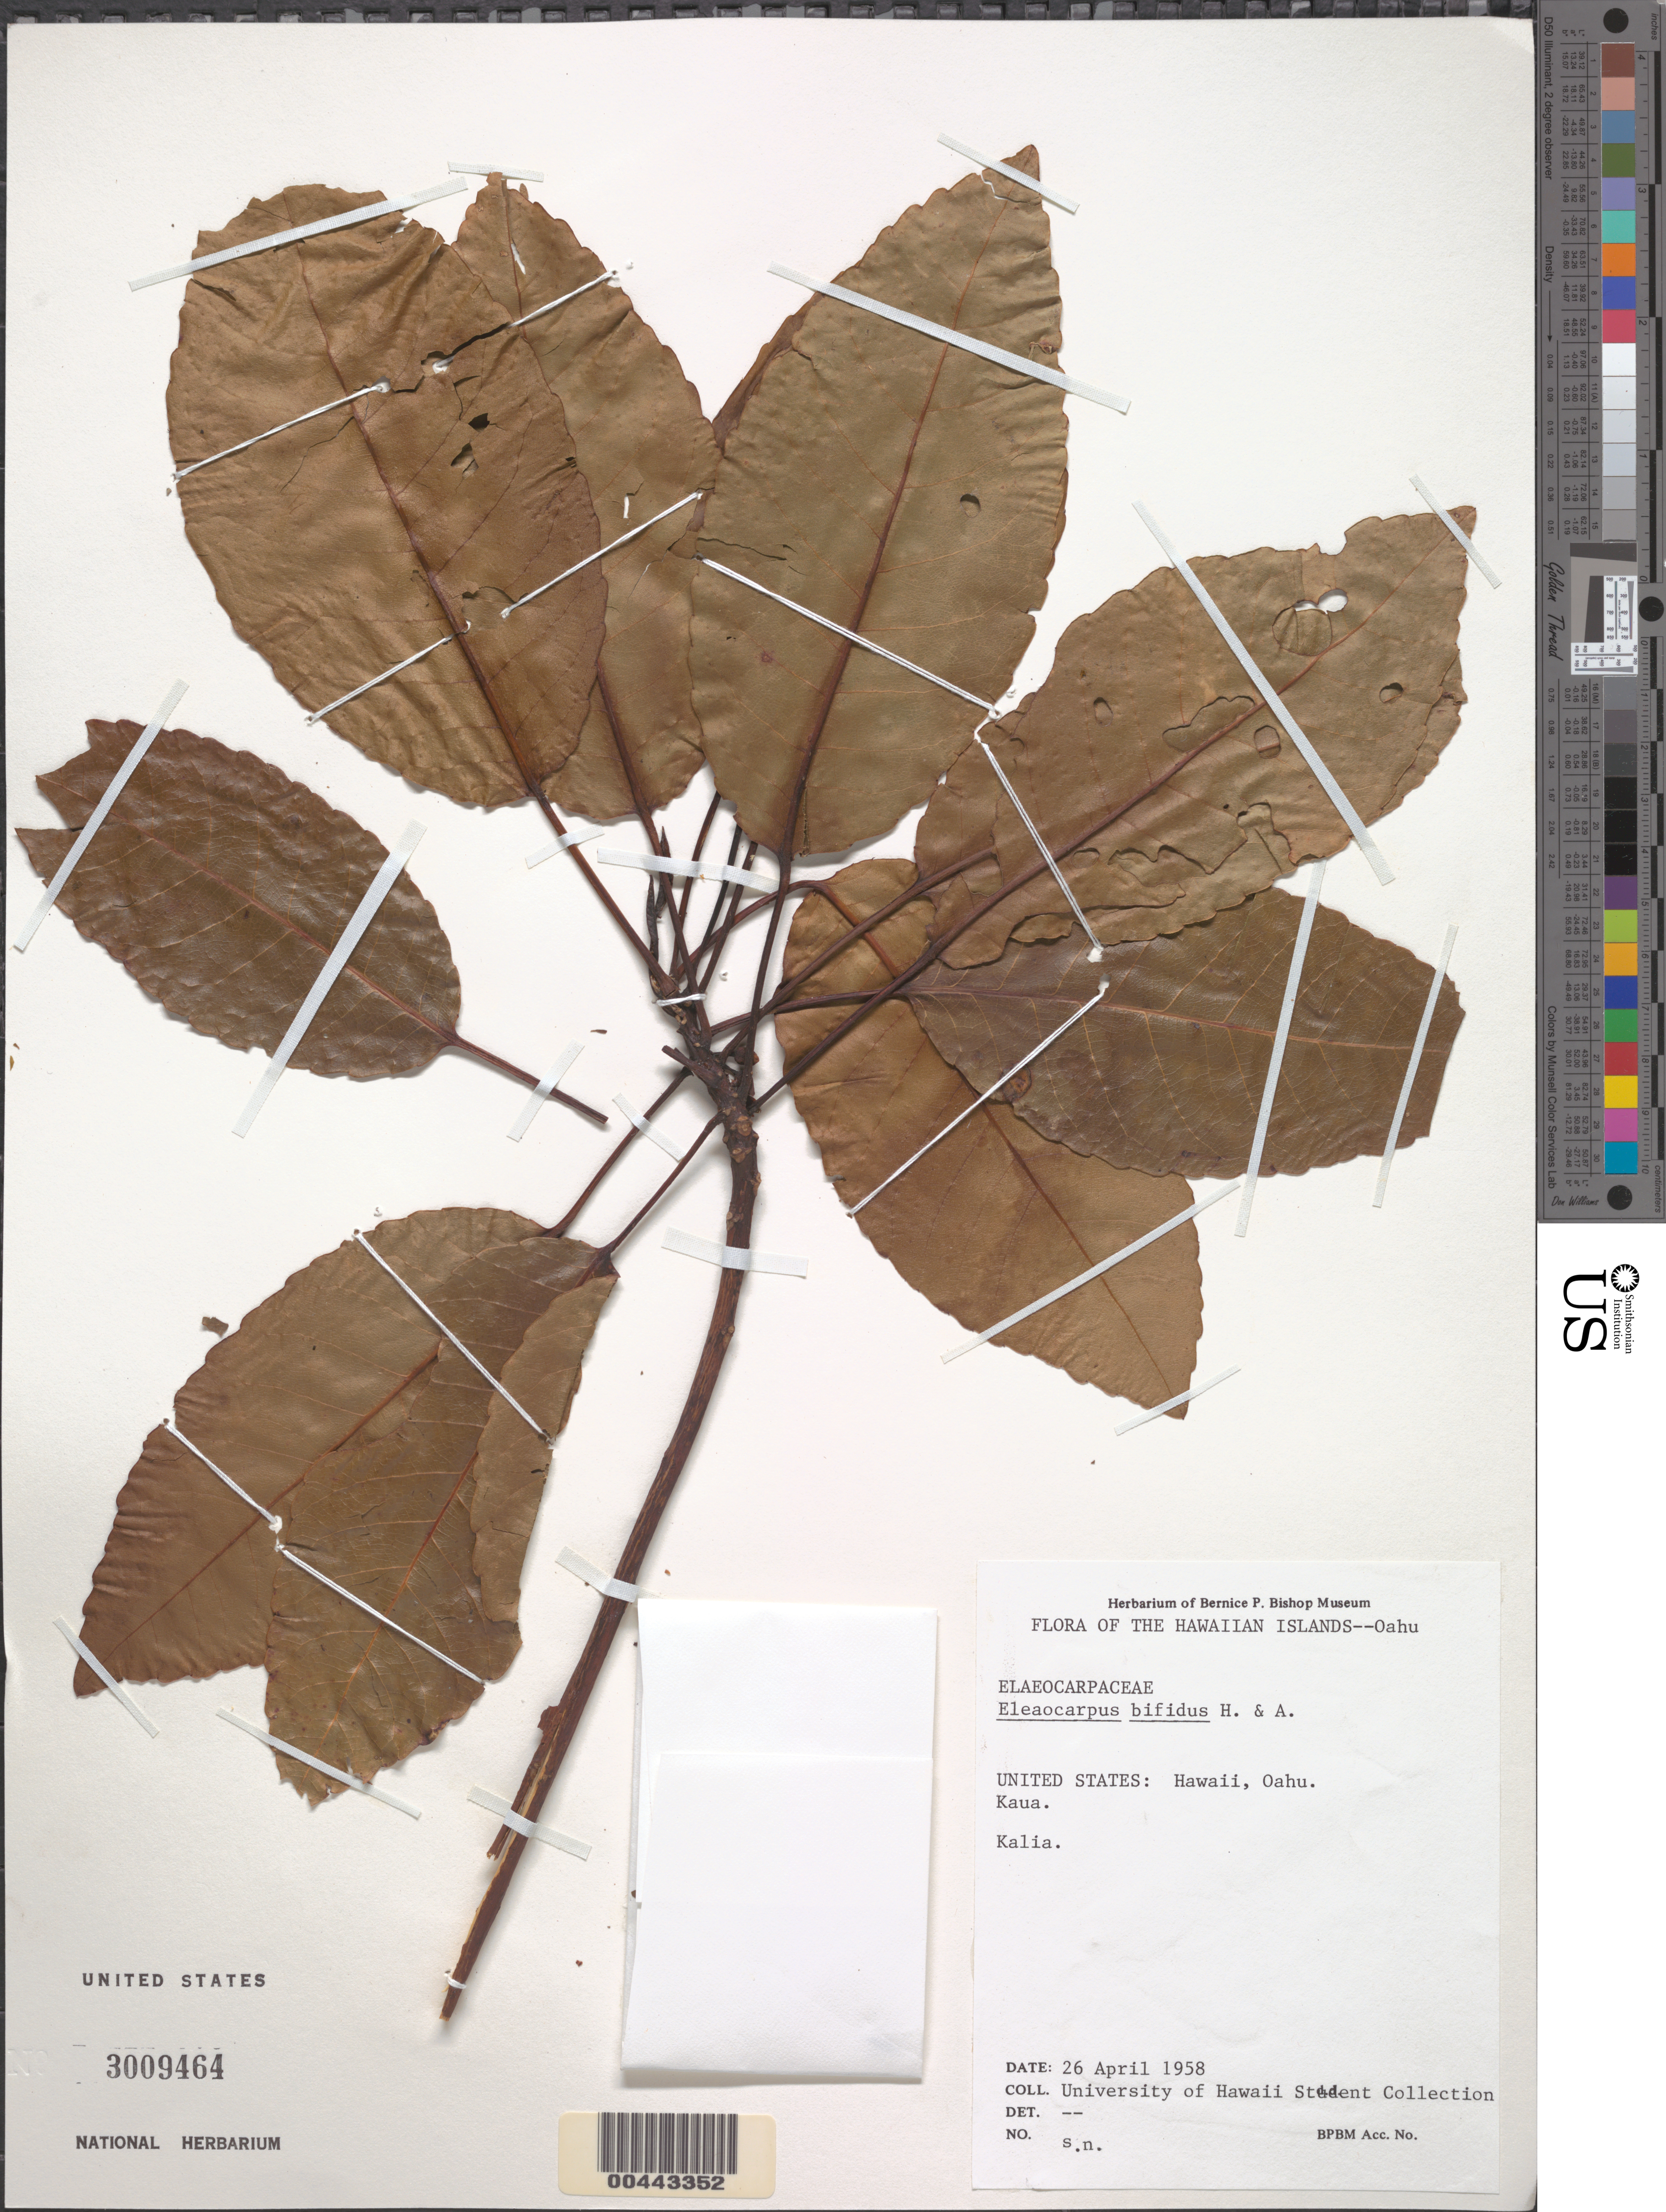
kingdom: Plantae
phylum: Tracheophyta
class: Magnoliopsida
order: Oxalidales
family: Elaeocarpaceae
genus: Elaeocarpus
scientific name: Elaeocarpus bifidus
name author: Hook. & Arn.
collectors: University of Hawaii Student Collection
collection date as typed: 26 Apr 1958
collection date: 1958-04-26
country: United States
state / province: Hawaii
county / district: Honolulu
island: Oahu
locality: Kaua, Kalia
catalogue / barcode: US 3009464